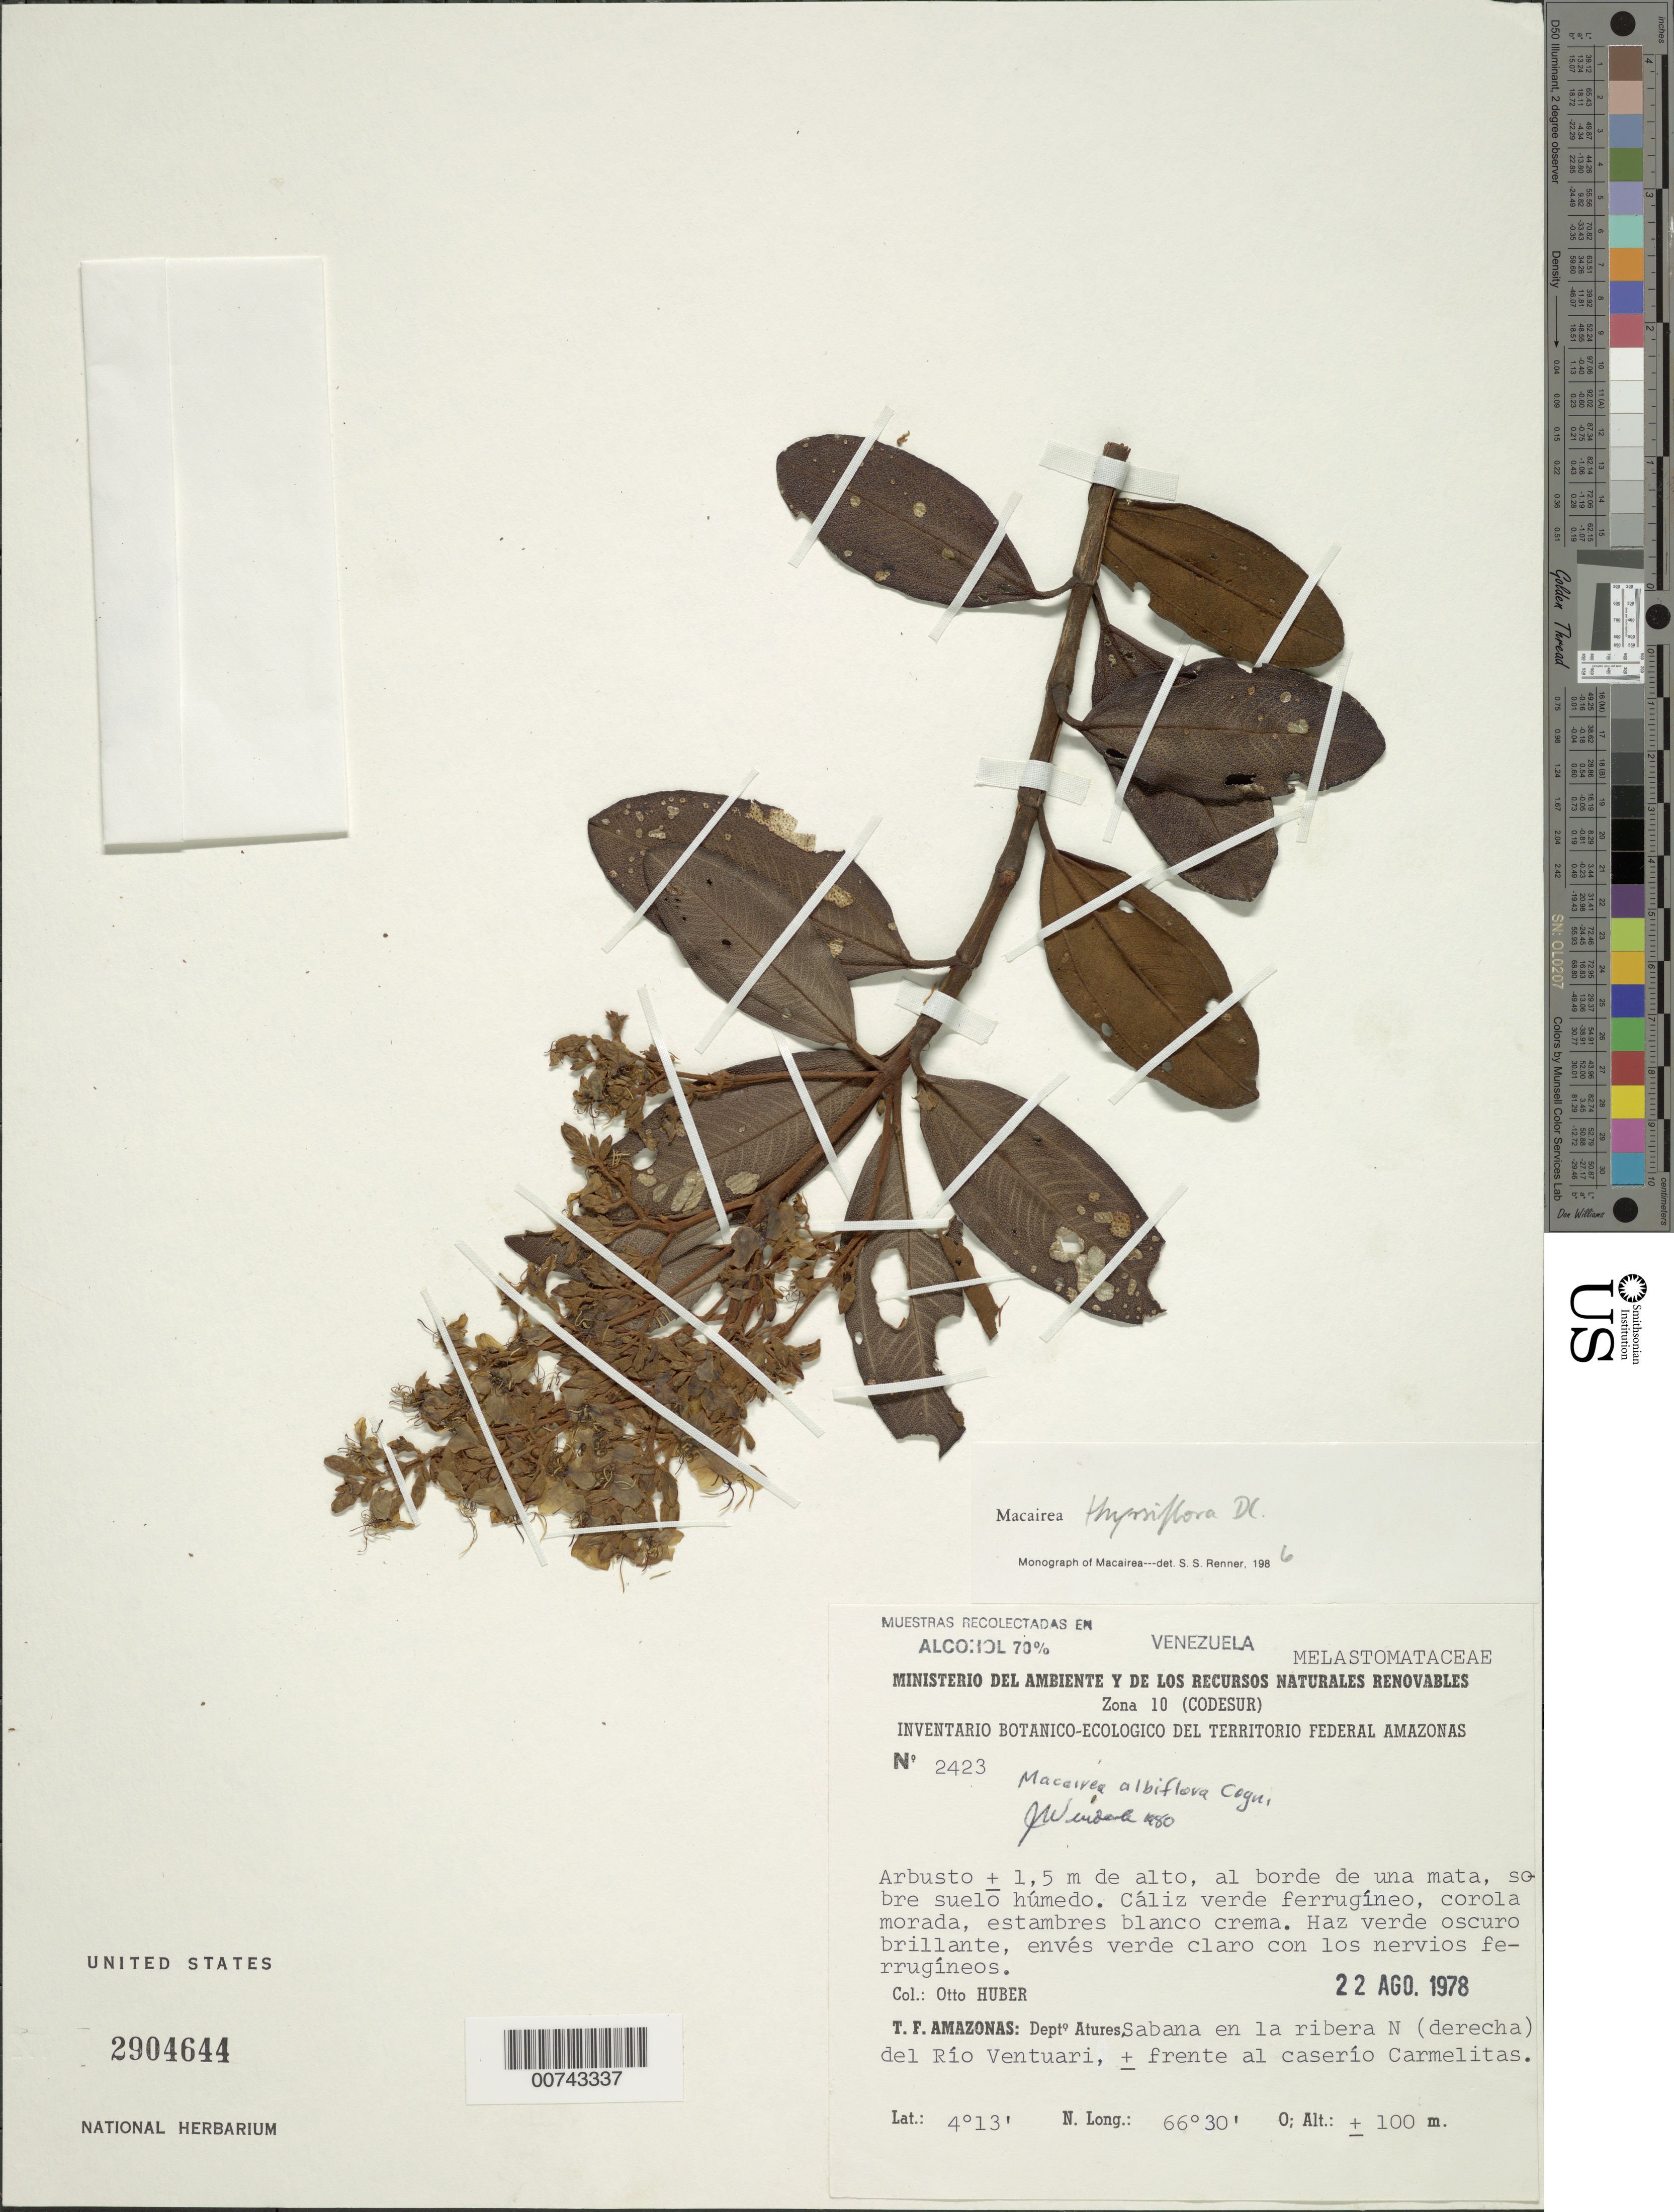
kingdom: Plantae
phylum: Tracheophyta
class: Magnoliopsida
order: Myrtales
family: Melastomataceae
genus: Macairea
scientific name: Macairea thyrsiflora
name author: DC.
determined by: Nunes da Silva, Diego, (RB), Jardim Botanico do Rio de Janeiro - Herbario (BRAZIL)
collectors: O. Huber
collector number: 2423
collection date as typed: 22-Aug-78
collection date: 1978-08-22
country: Venezuela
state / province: Amazonas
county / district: Atures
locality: Bajo Río Ventuari, N of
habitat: Sabana en la riberna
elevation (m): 100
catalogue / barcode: US 2904644